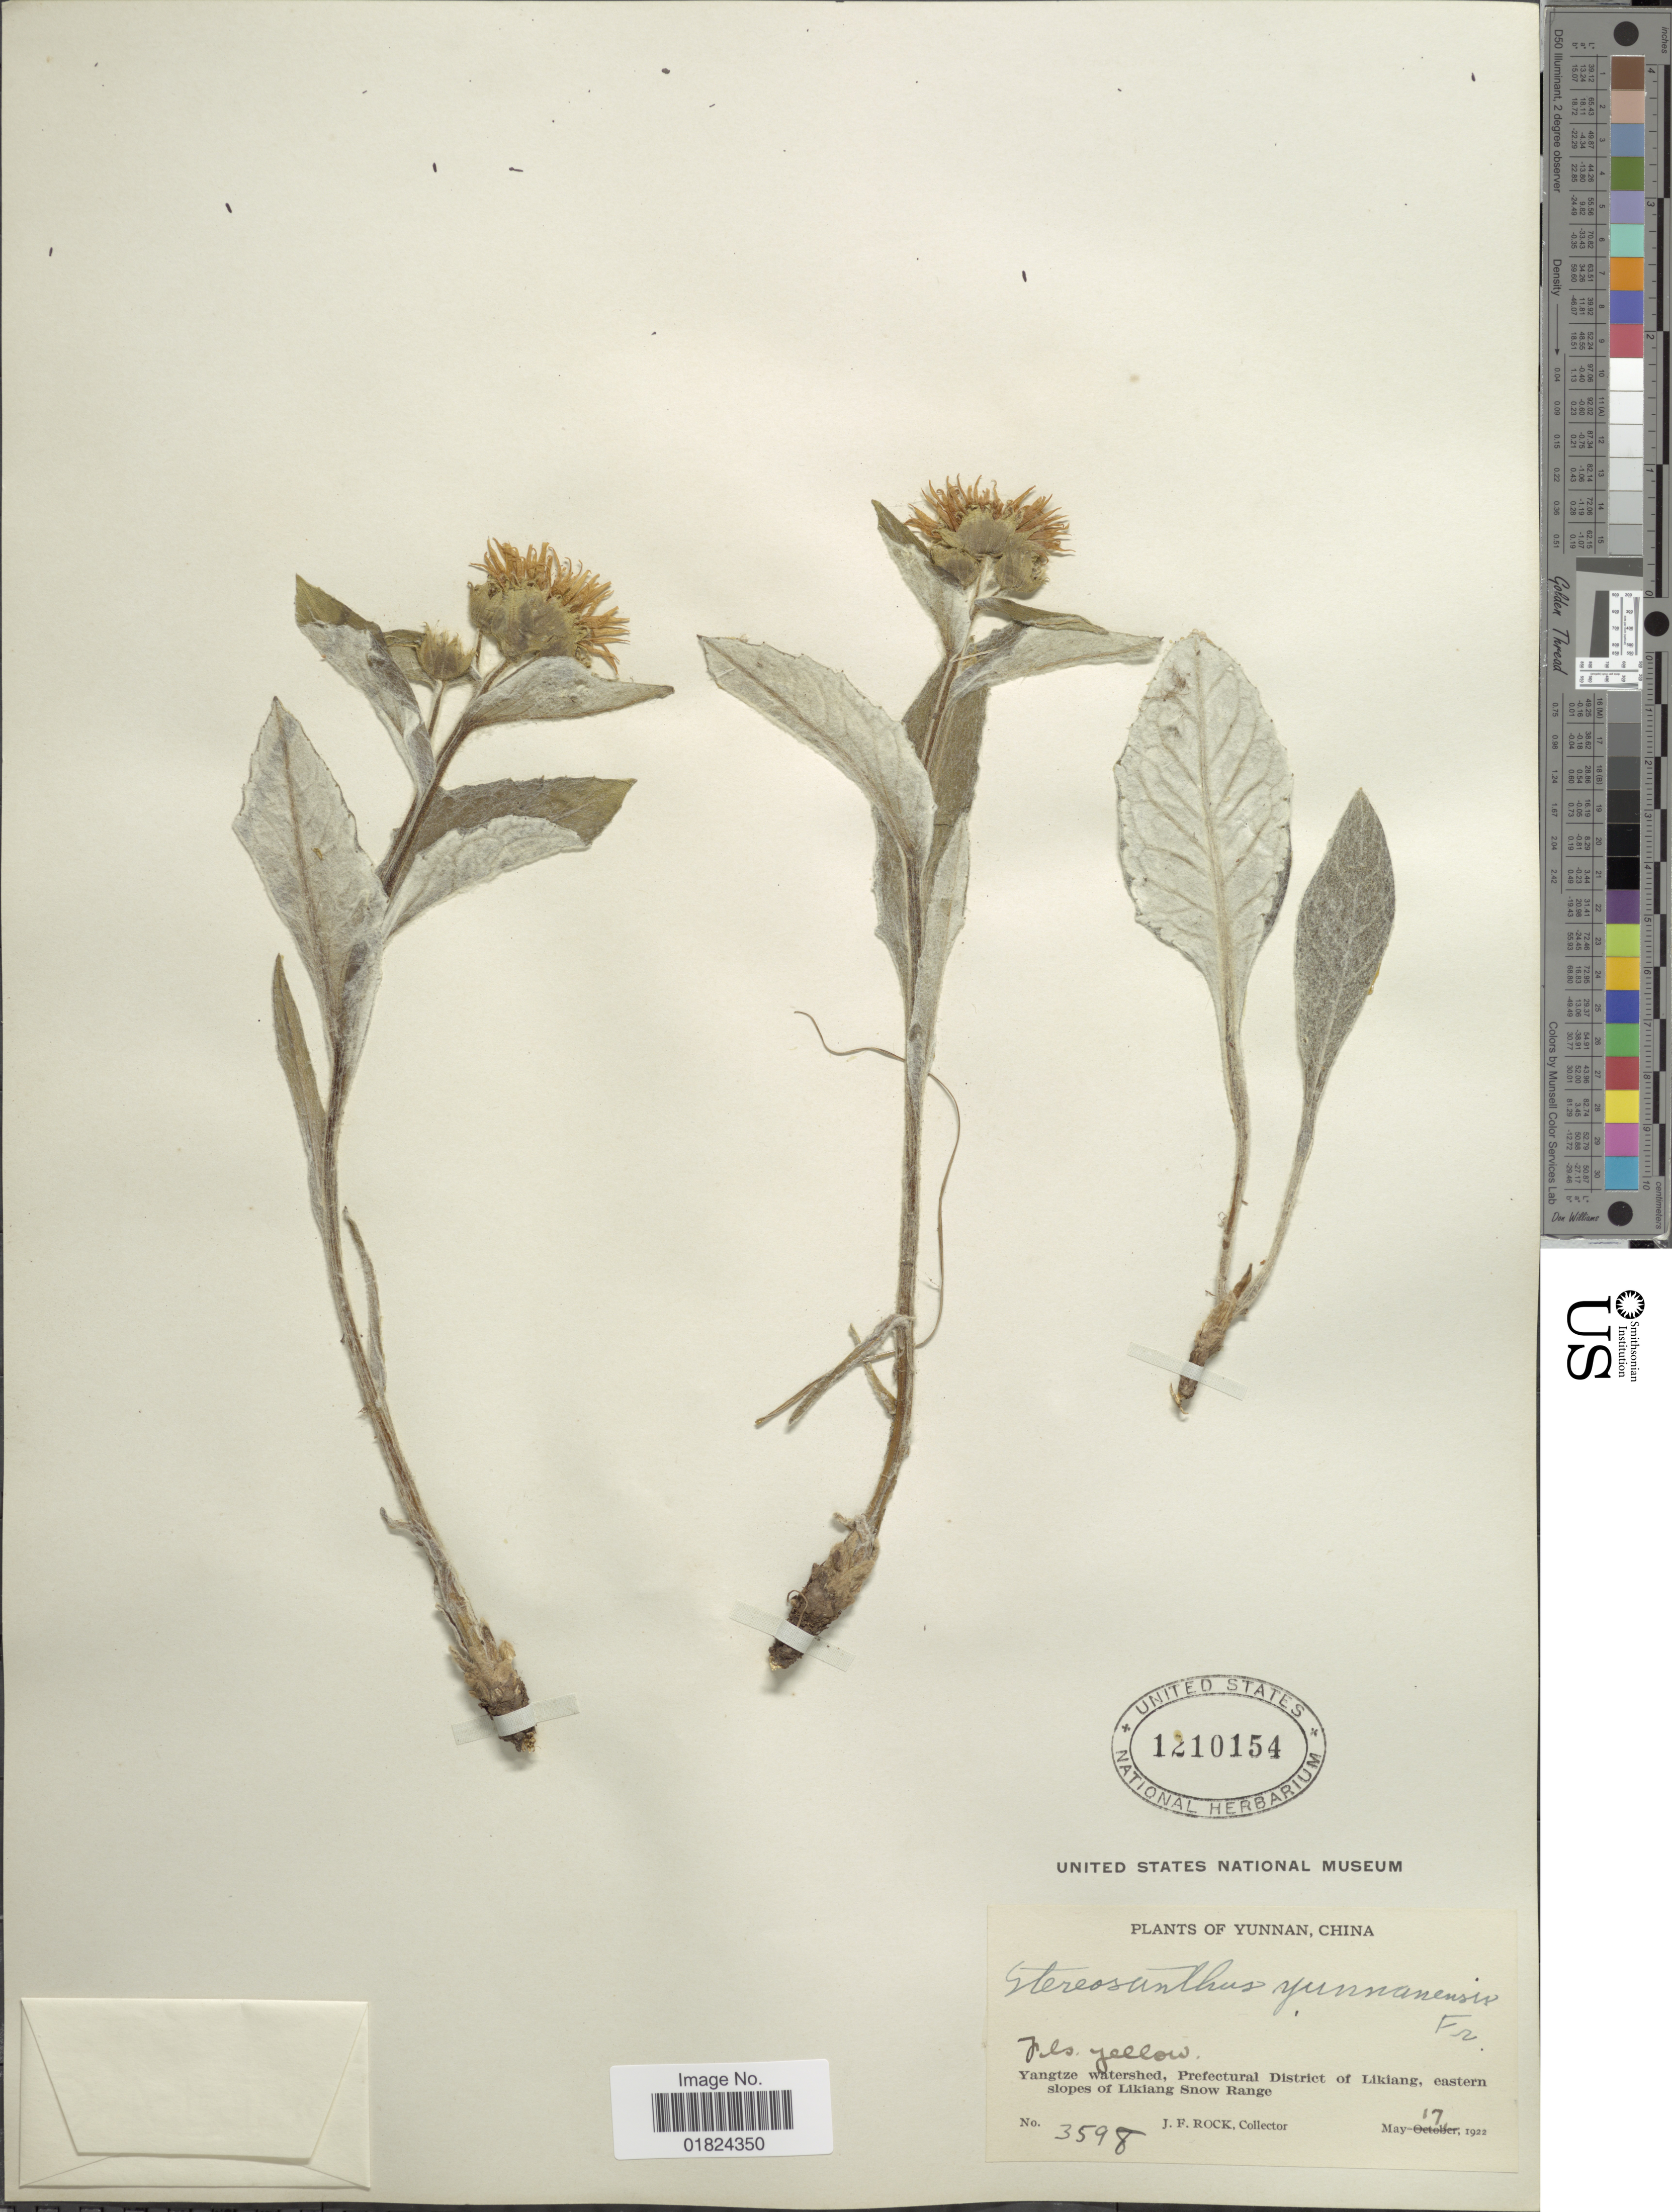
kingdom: Plantae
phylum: Tracheophyta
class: Magnoliopsida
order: Asterales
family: Asteraceae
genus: Stereosanthus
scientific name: Stereosanthus yunnanensis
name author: (L.) Fr.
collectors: J. Rock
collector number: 2598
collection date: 1922-05-17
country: China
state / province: Yunnan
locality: Yangtze watershed, Prefectural District of Likiang, eastern slopes of Likiang Snow Range.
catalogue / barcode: US 1210154